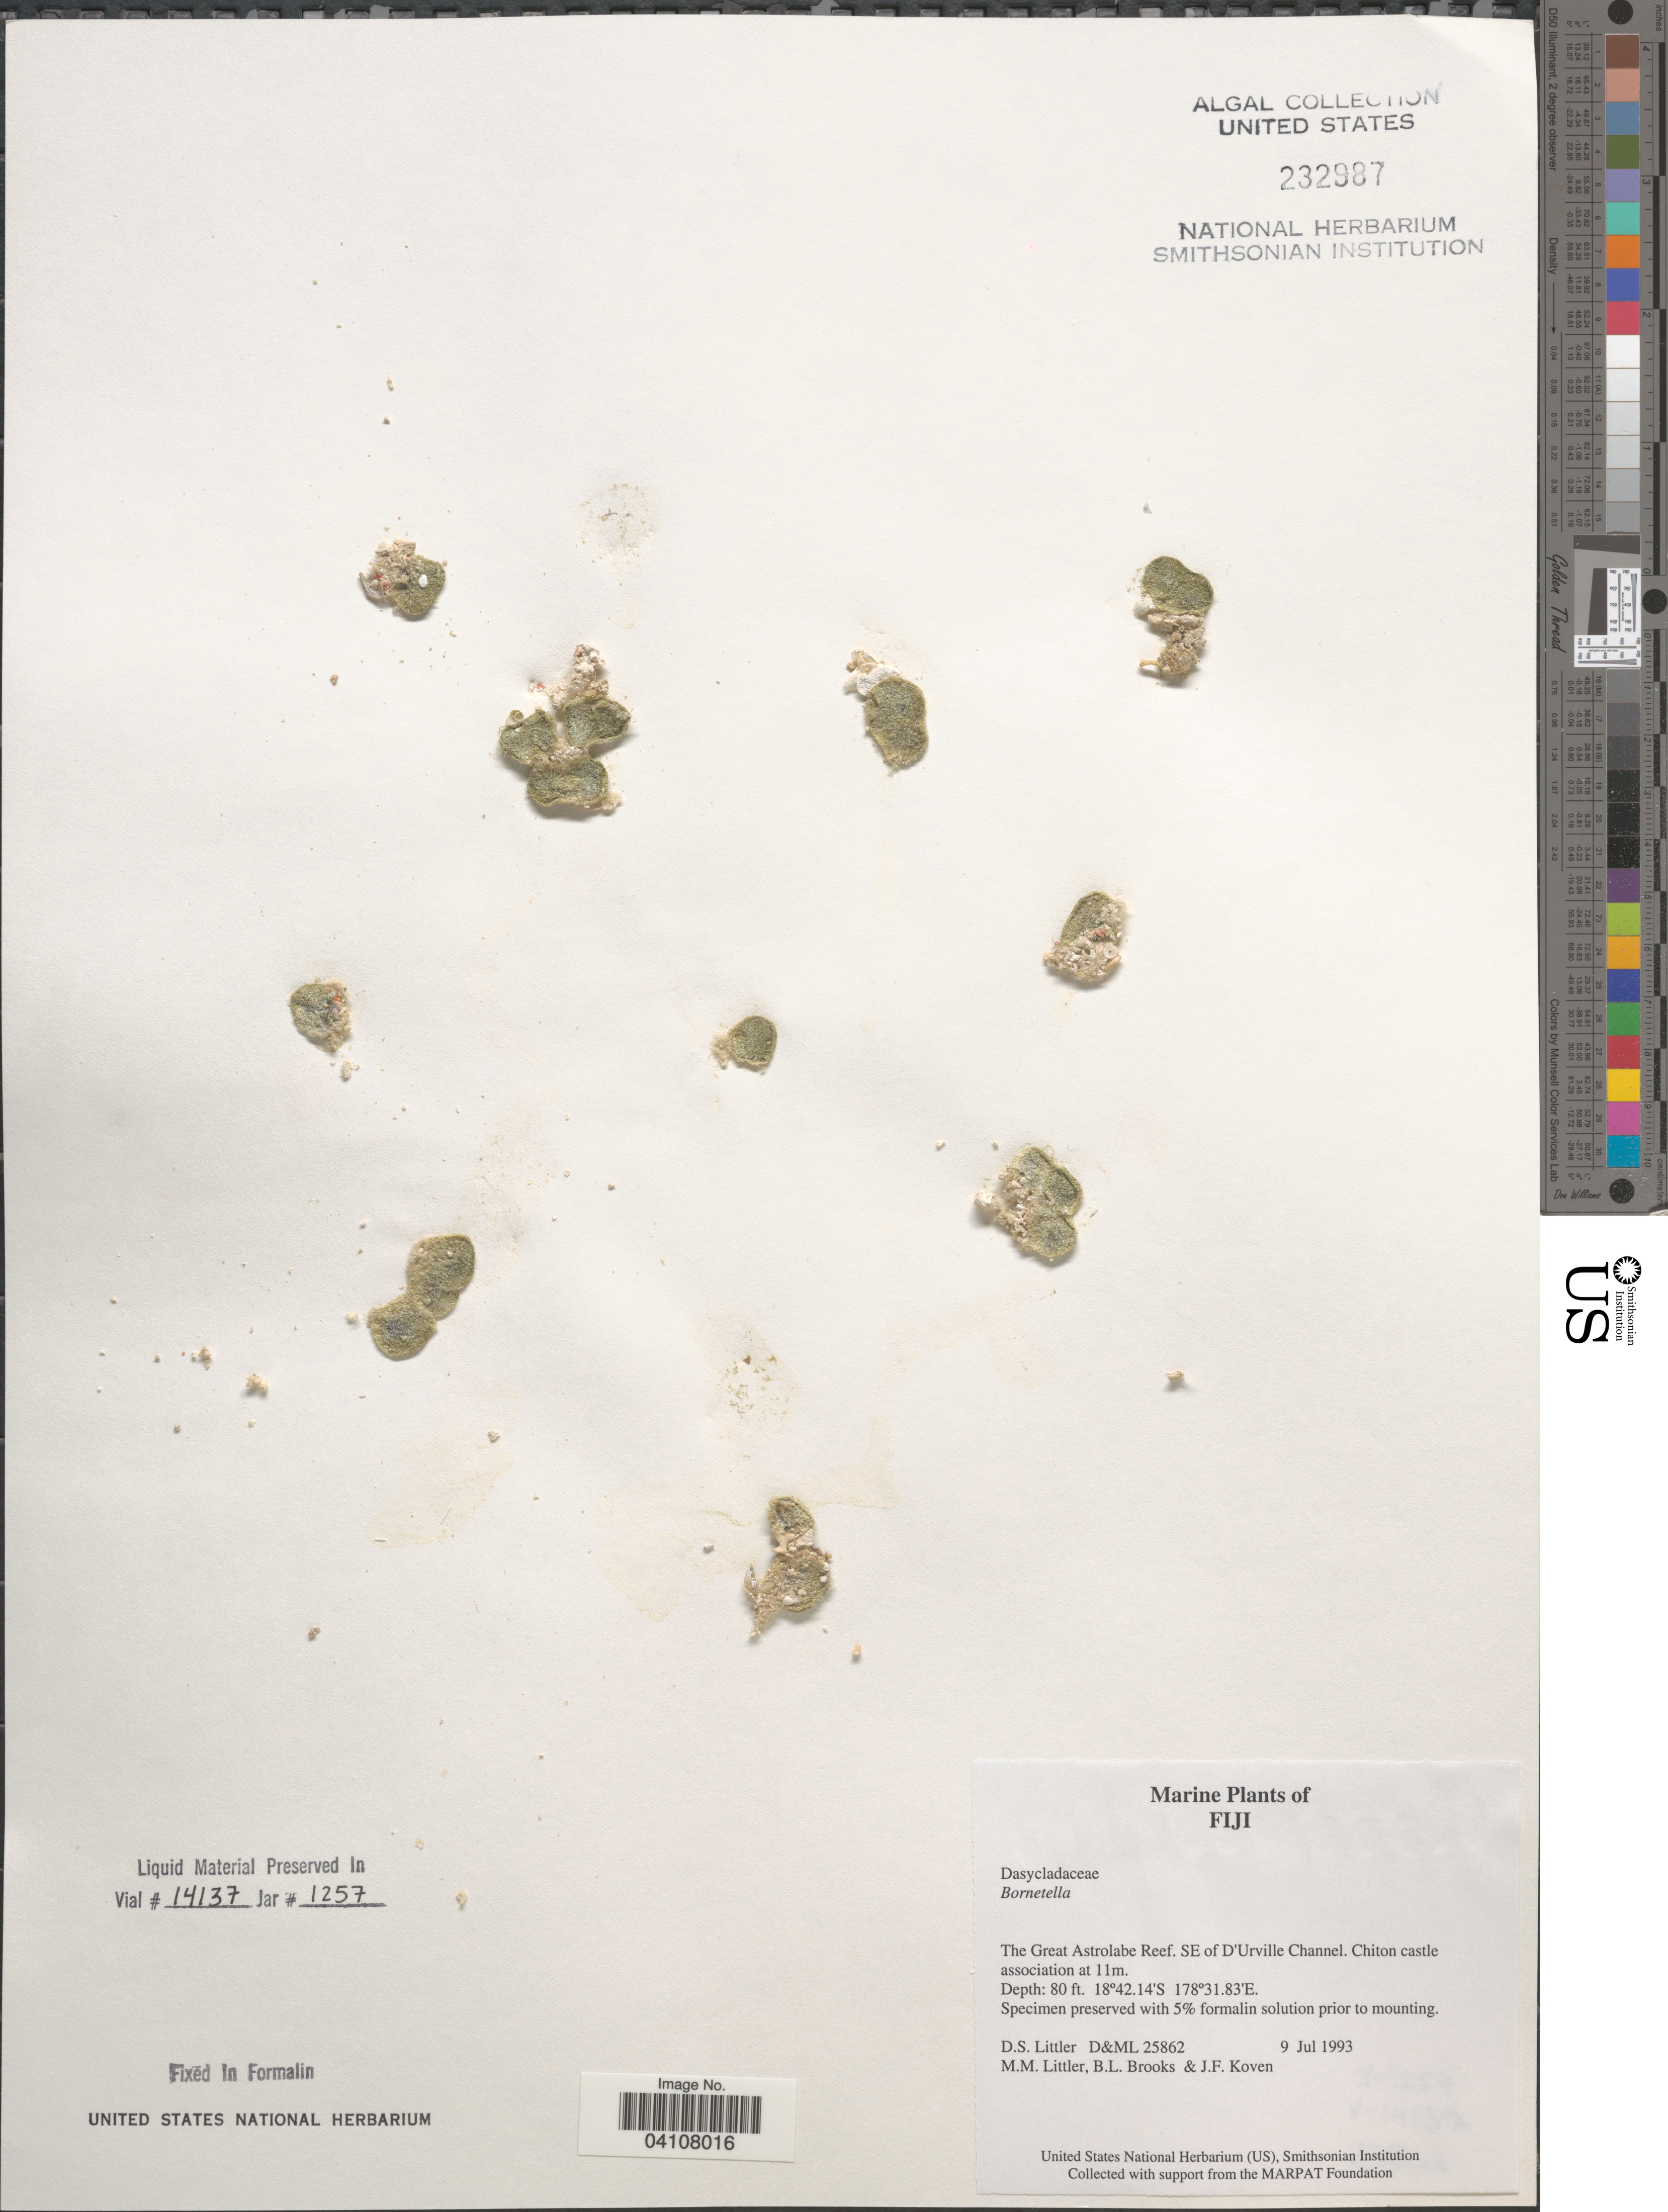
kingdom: Plantae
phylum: Chlorophyta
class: Ulvophyceae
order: Dasycladales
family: Dasycladaceae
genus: Bornetella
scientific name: Bornetella sp.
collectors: D. S. Littler, B. Brooks & J. Koven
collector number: D&ML25862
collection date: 1993-07-09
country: Fiji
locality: The Great Astrolabe Reef. SE of D'Urville Channel. Chiton castle association at 11m.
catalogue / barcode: US 232987